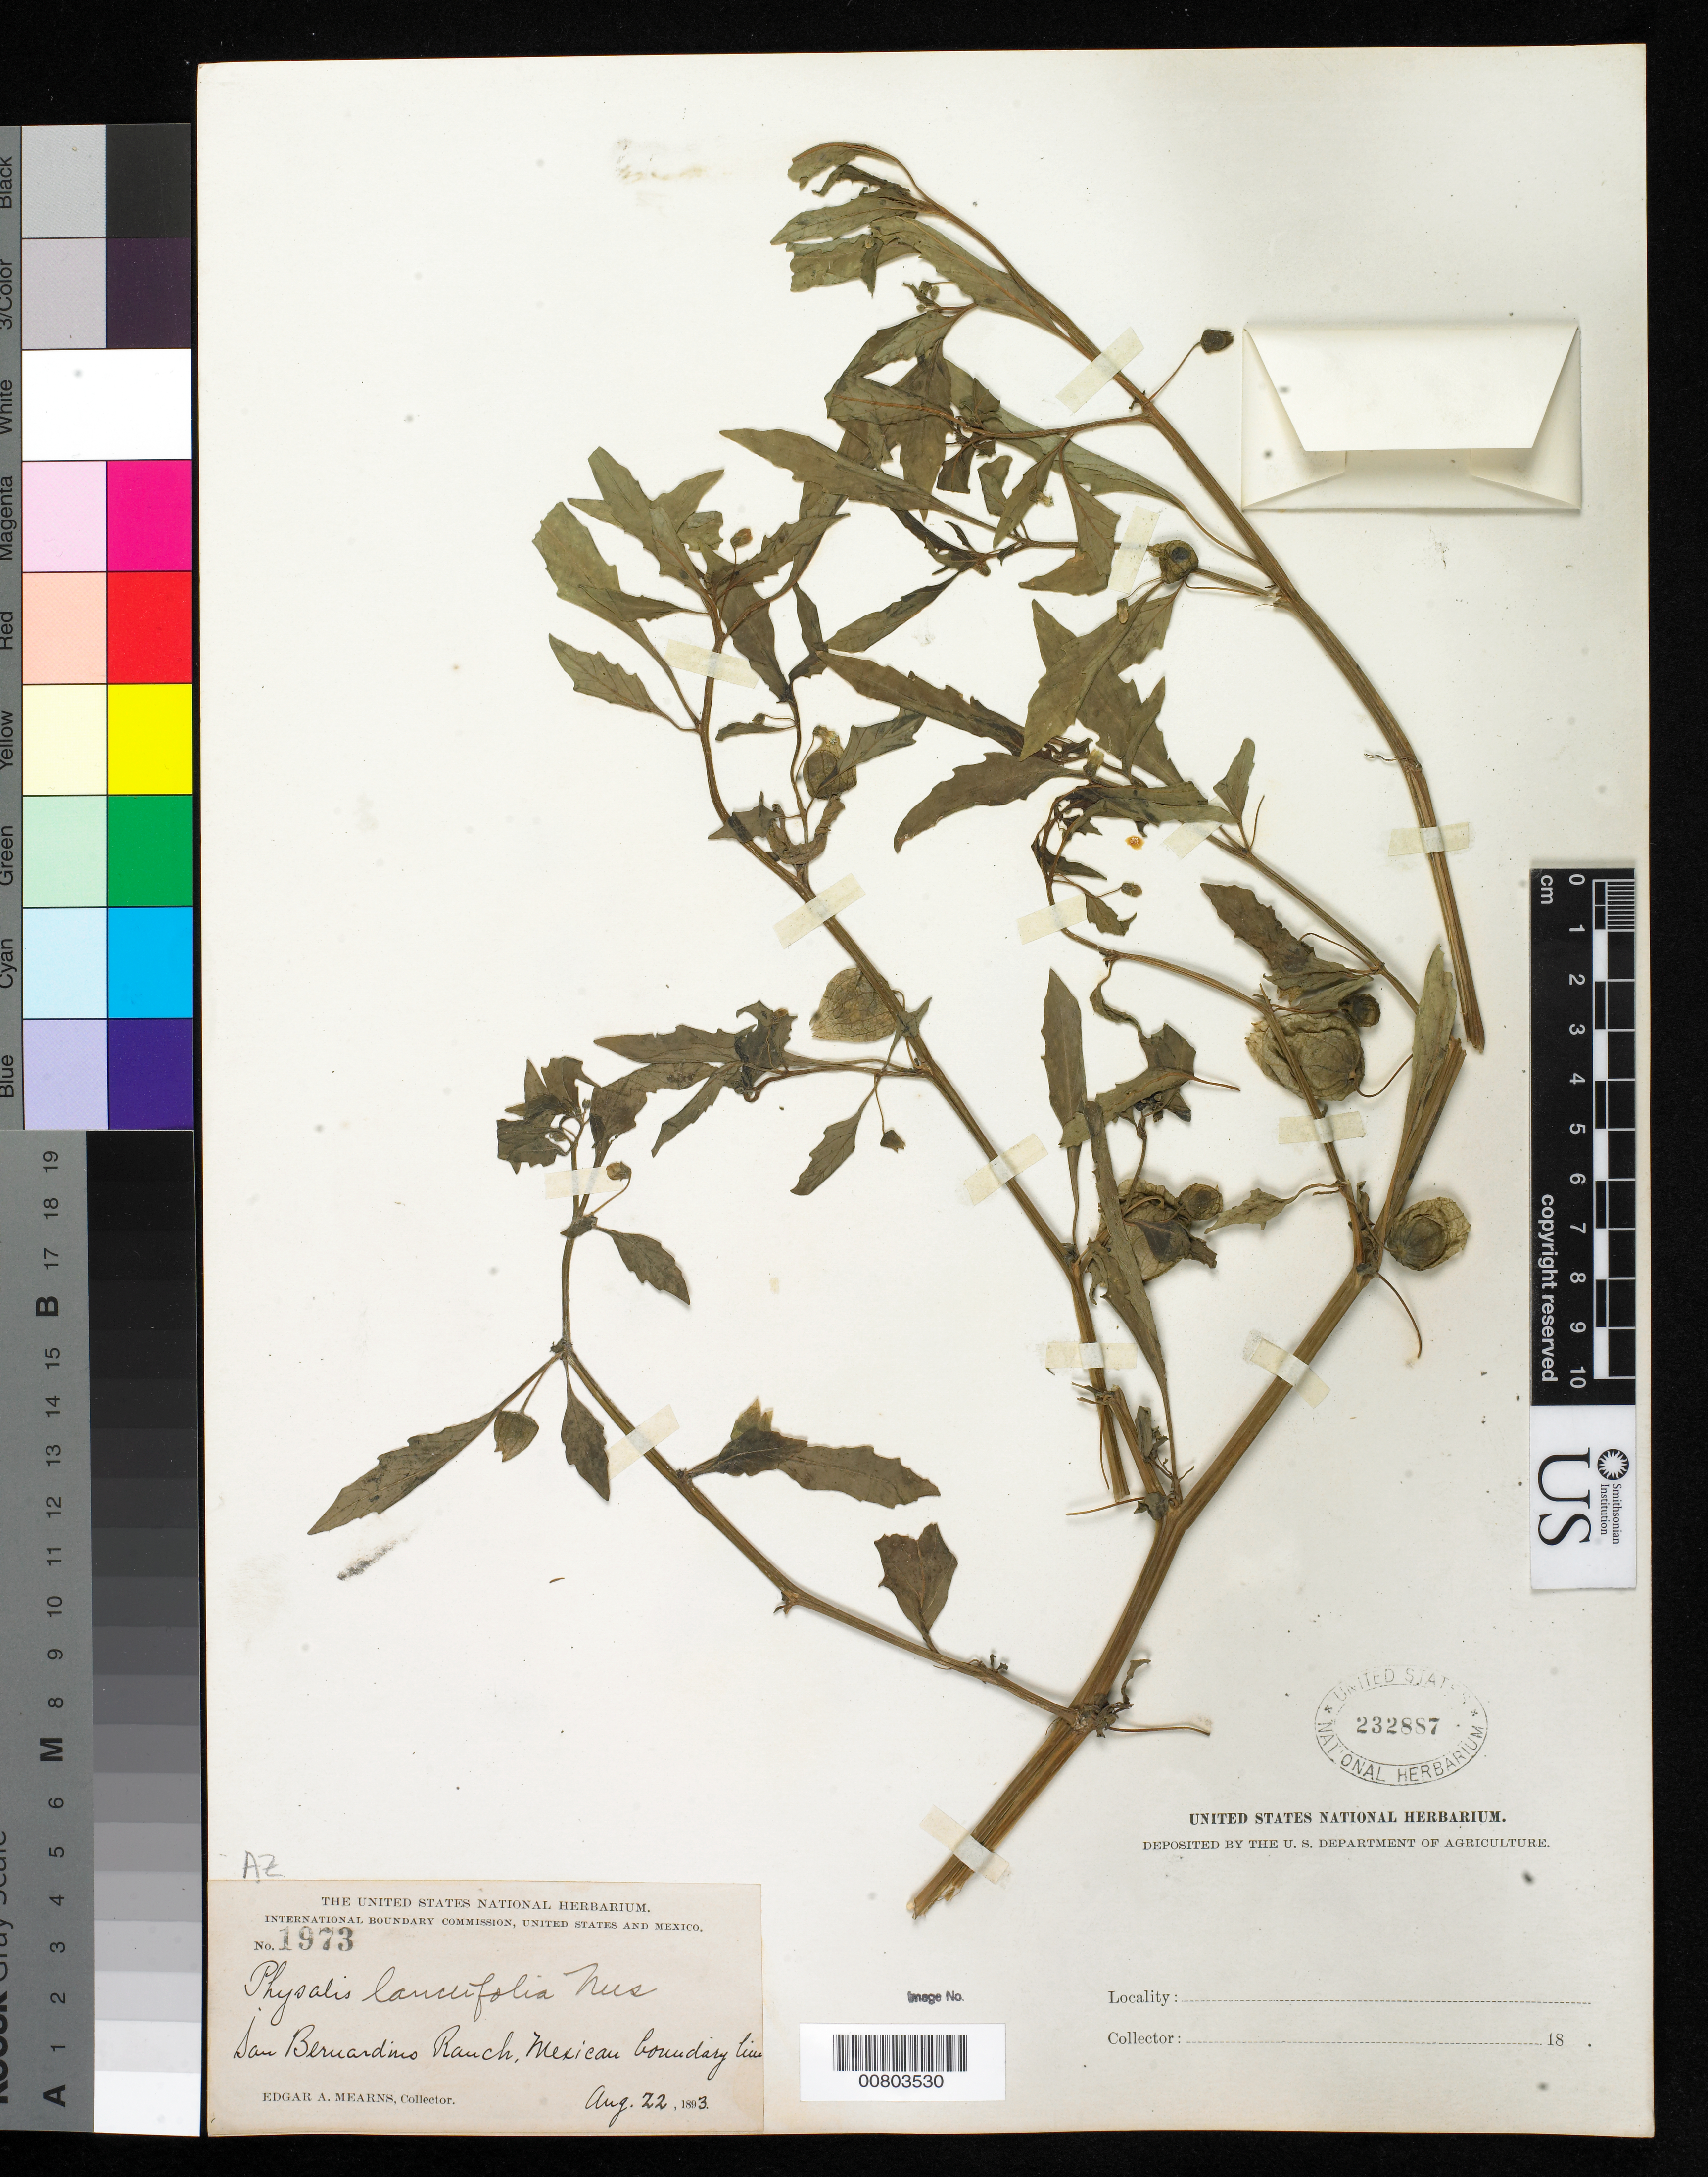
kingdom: Plantae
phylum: Tracheophyta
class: Magnoliopsida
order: Solanales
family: Solanaceae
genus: Physalis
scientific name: Physalis lanceifolia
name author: Nees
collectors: E. A. Mearns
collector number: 1973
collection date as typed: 22 Aug 1893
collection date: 1893-08-22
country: United States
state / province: Arizona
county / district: Cochise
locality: San Bernardino Ranch, Mexican Boundary Line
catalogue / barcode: US 232887